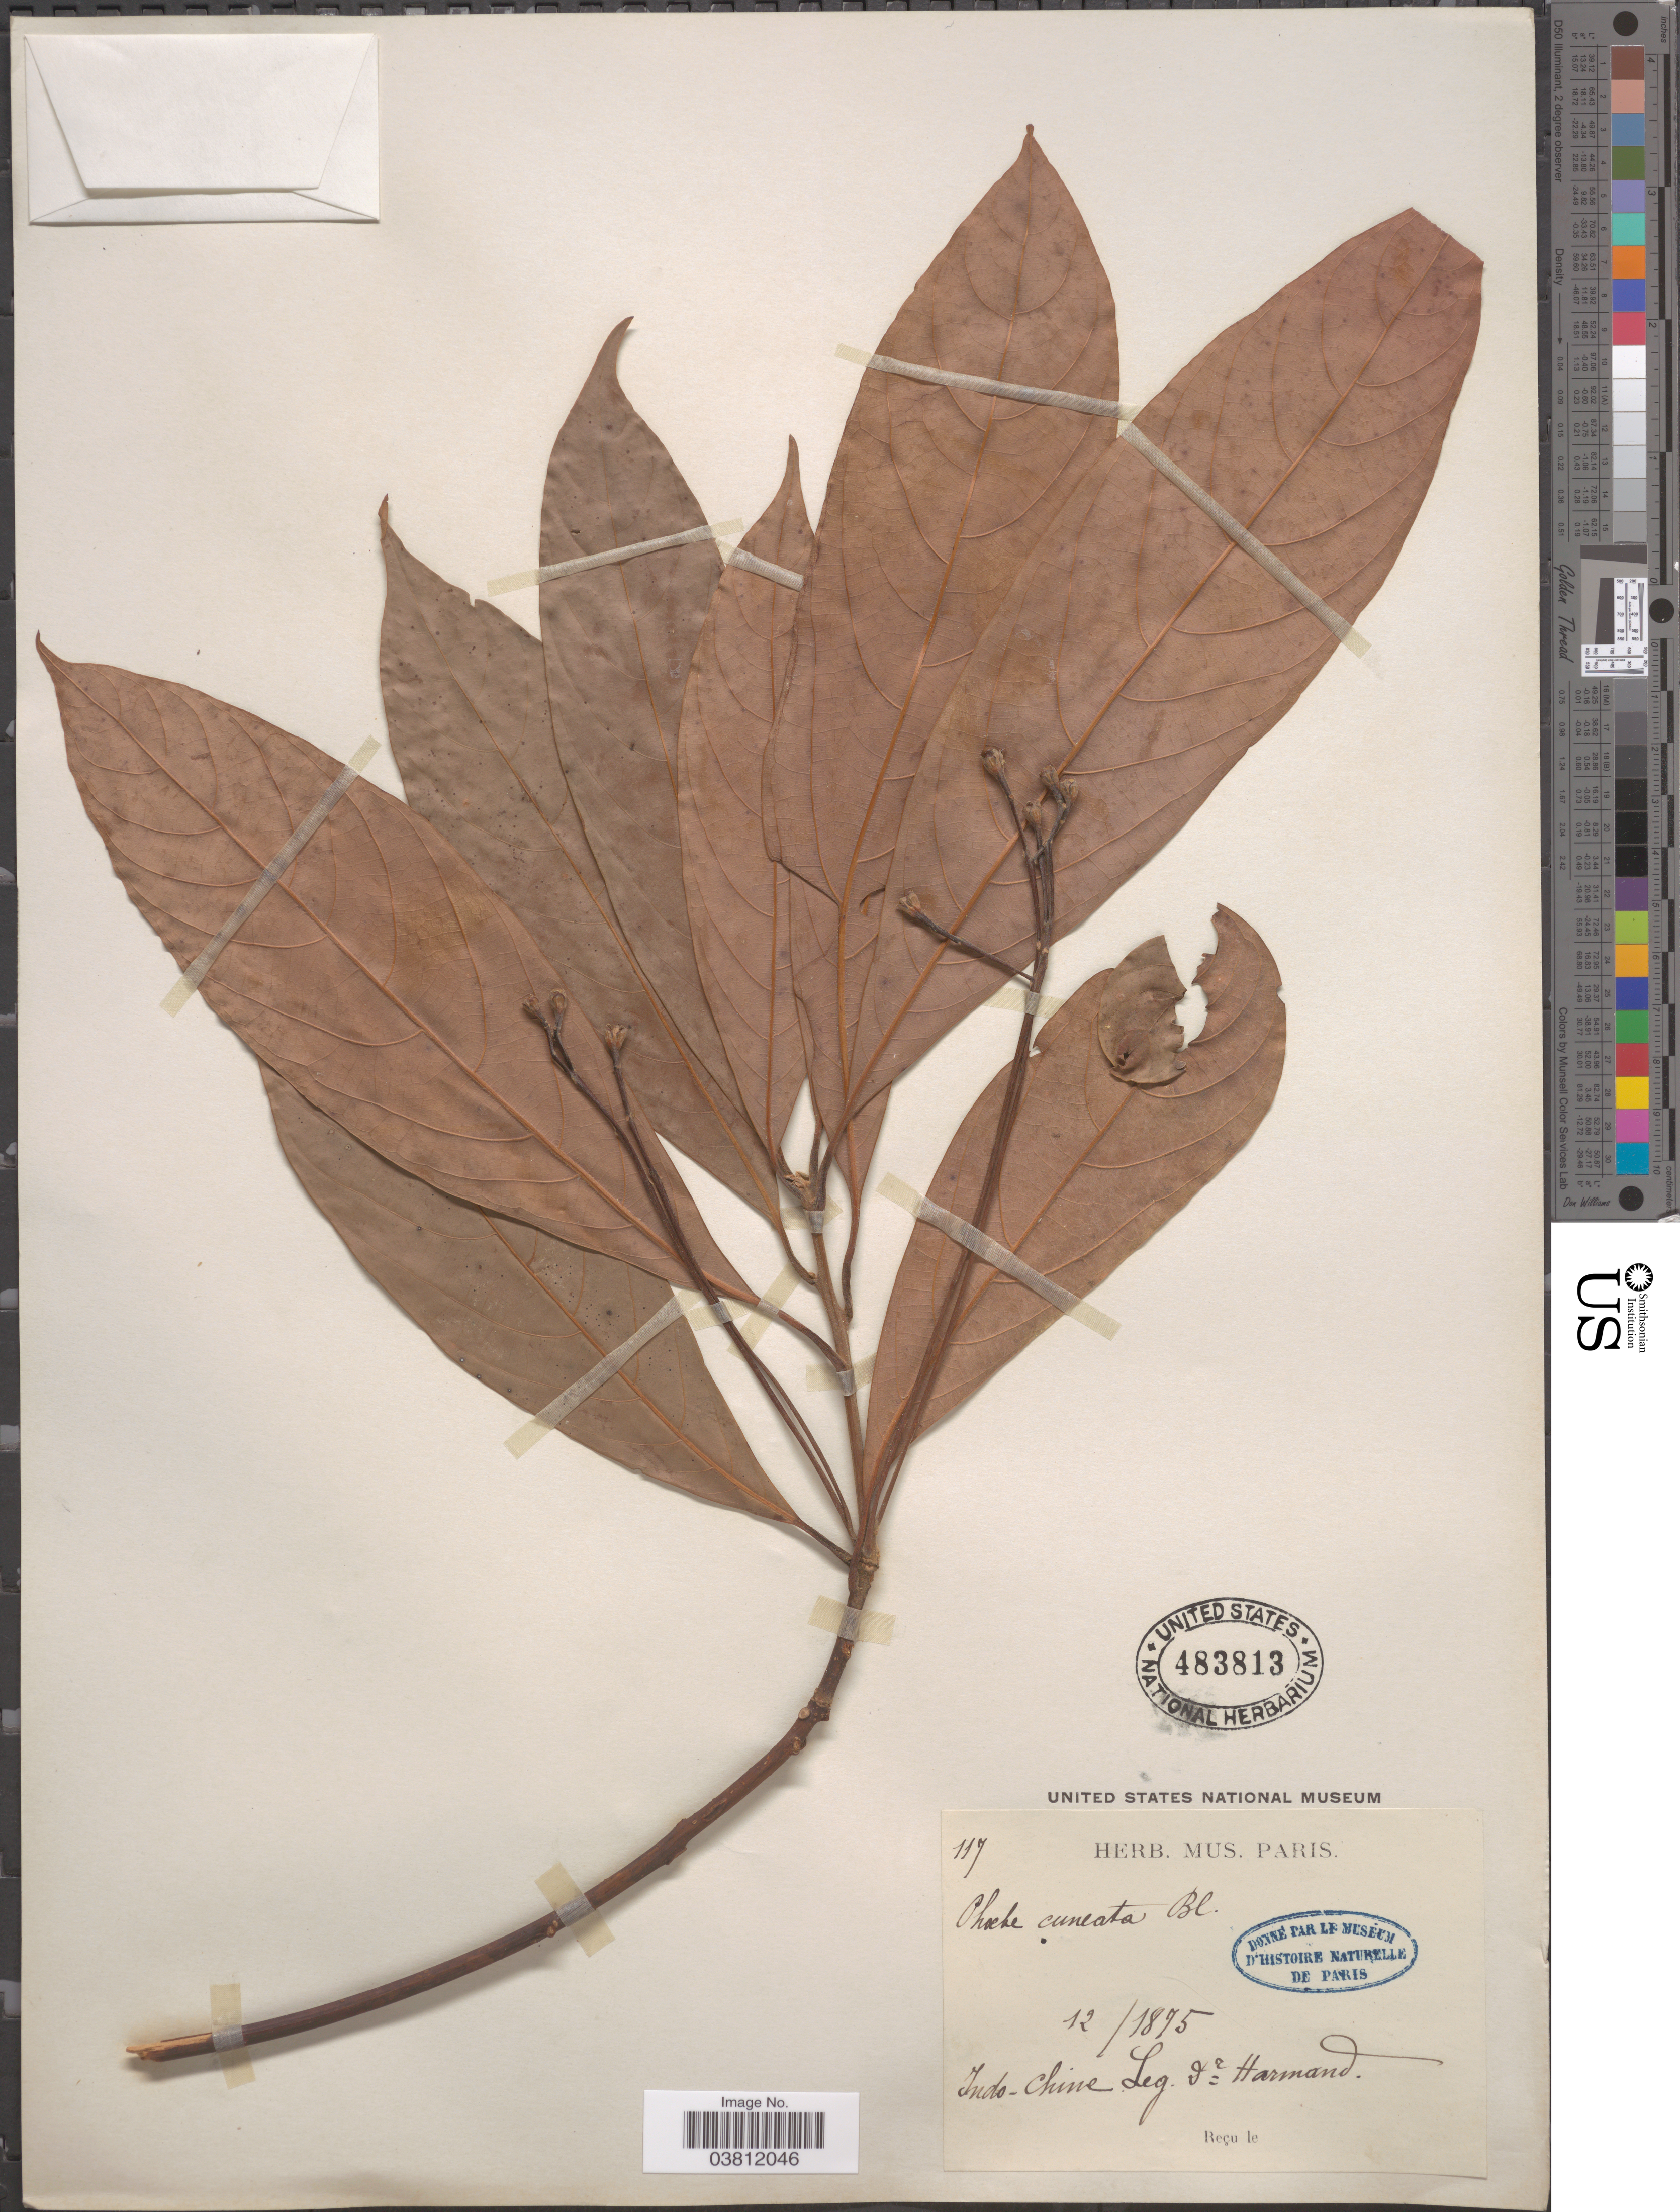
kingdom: Plantae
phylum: Tracheophyta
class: Magnoliopsida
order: Laurales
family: Lauraceae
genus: Phoebe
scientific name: Phoebe macrophylla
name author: Blume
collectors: Harmand, --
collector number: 117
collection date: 1895-12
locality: Indo-Chine.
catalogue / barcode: US 483813